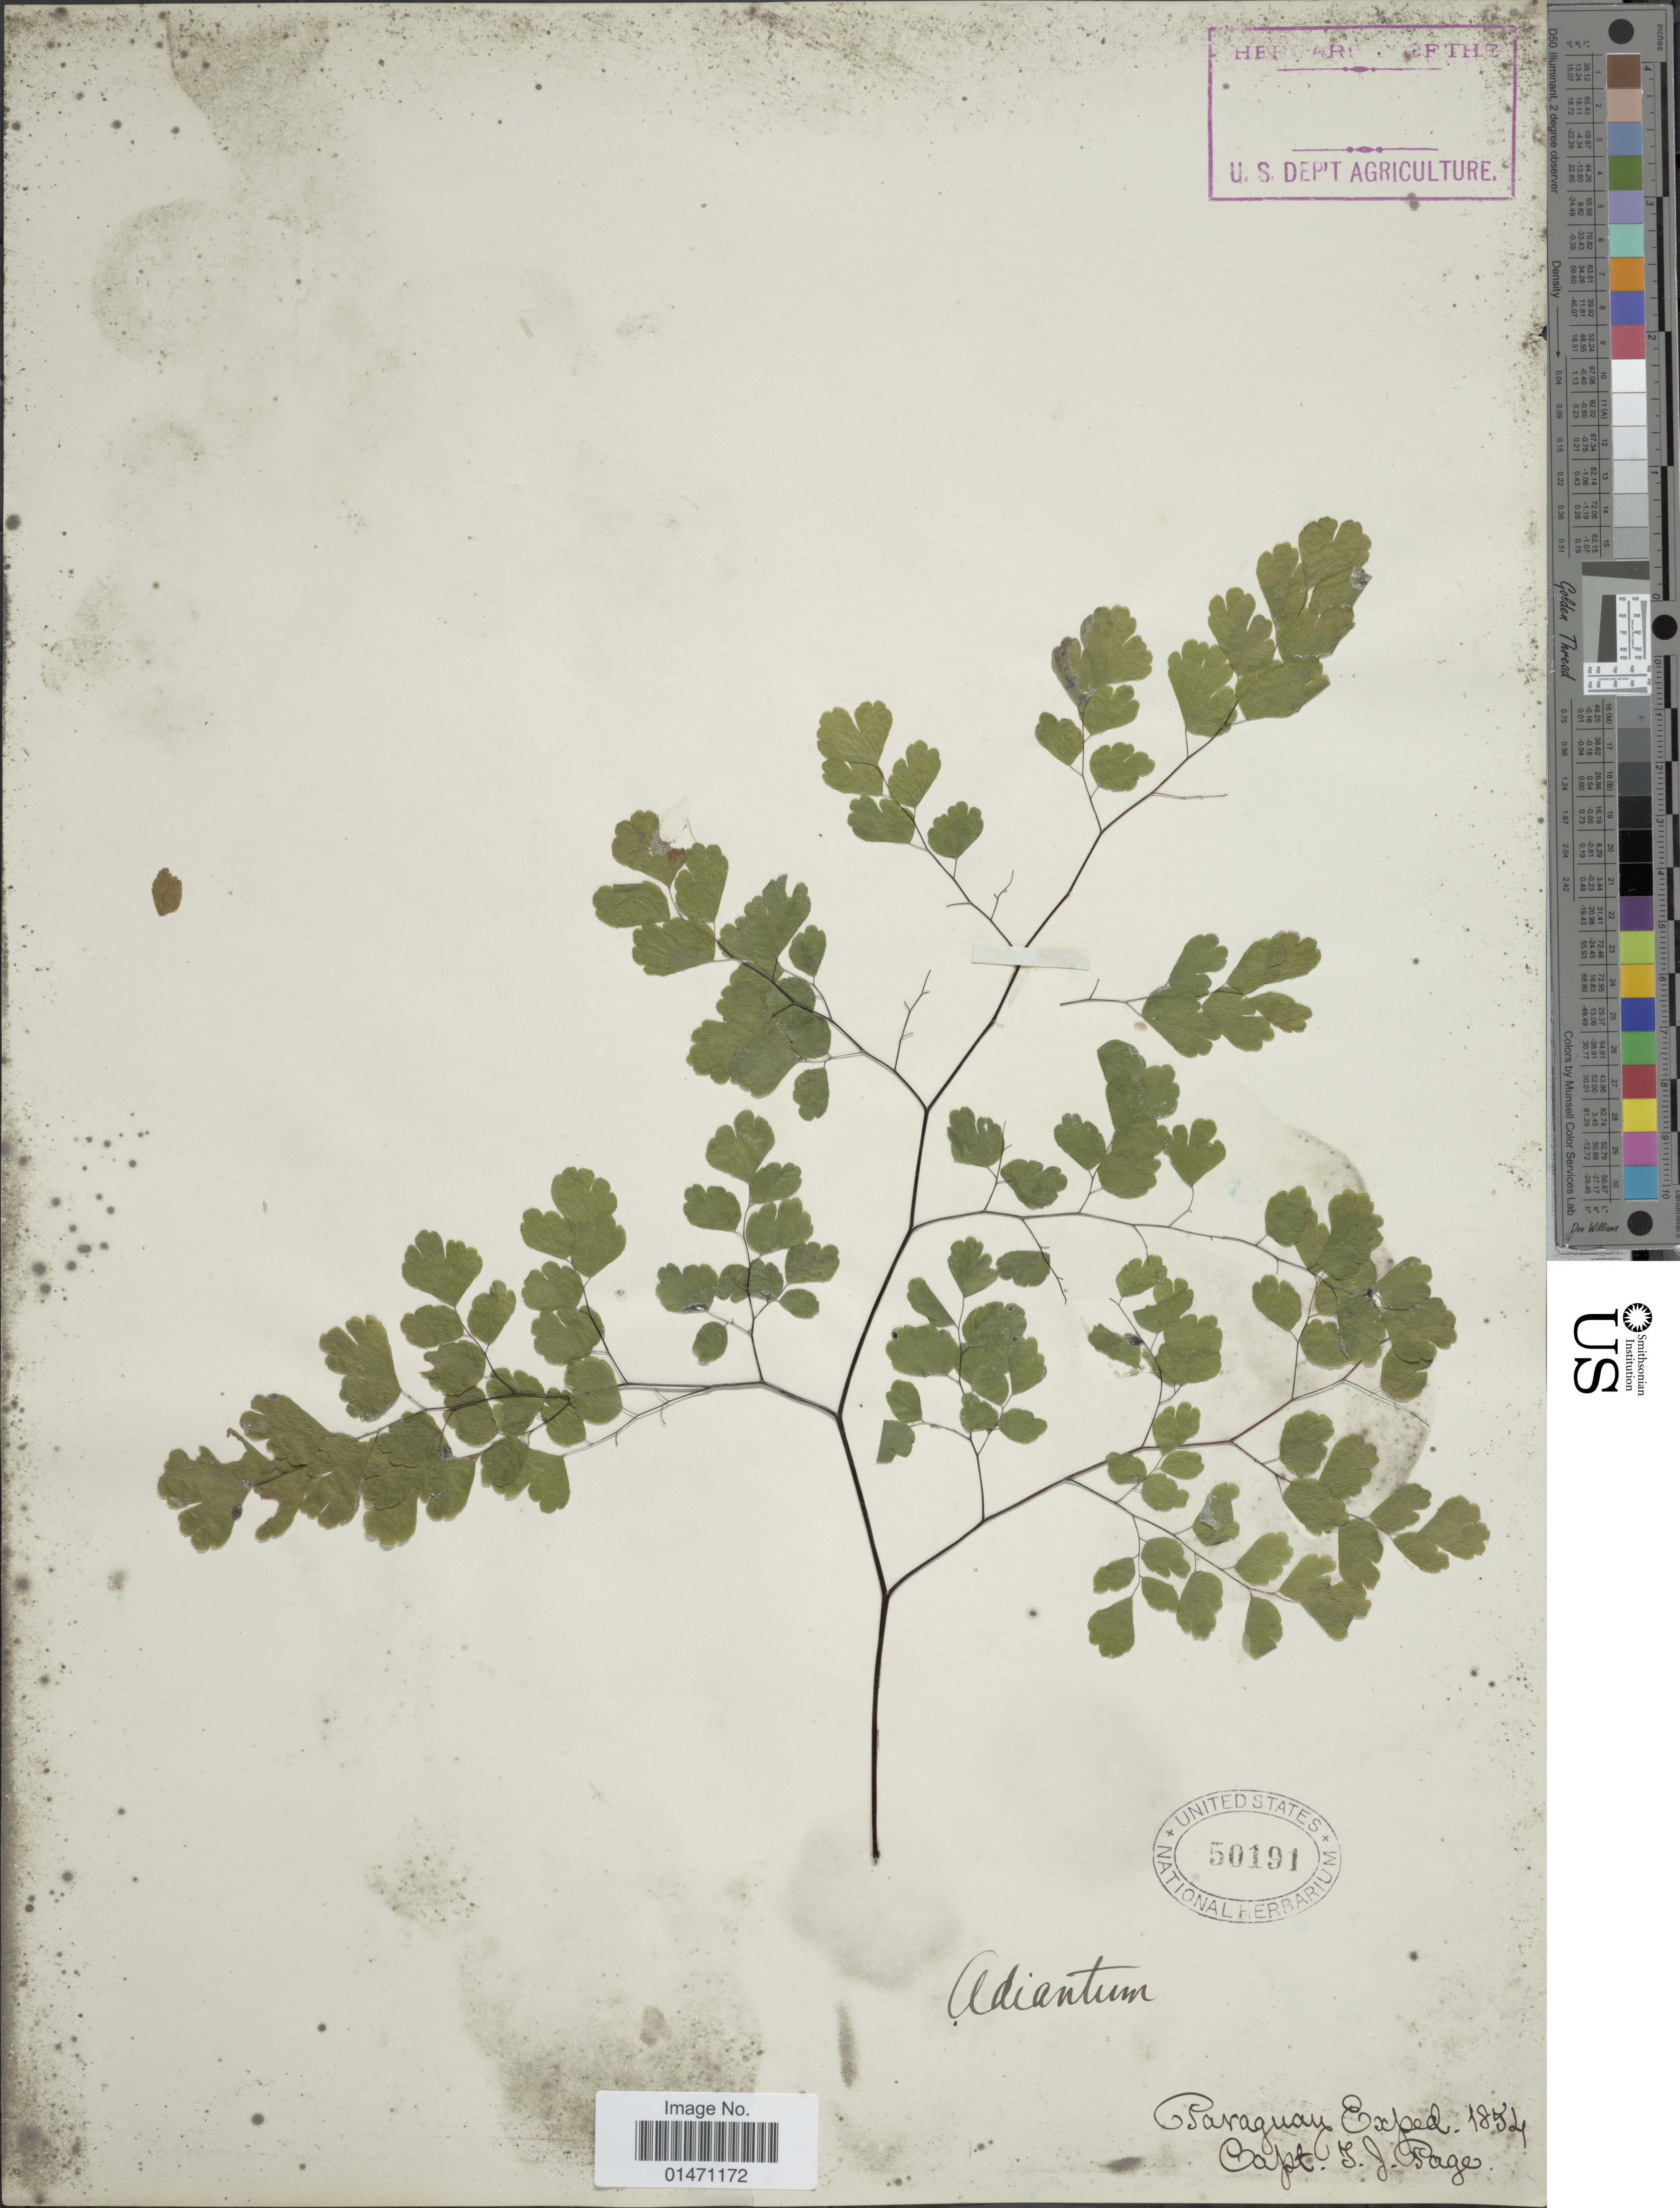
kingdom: Plantae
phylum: Tracheophyta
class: Polypodiopsida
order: Polypodiales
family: Pteridaceae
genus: Adiantum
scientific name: Adiantum pseudotinctum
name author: Hieron.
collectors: T. J. Page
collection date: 1854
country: Paraguay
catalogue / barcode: US 50191